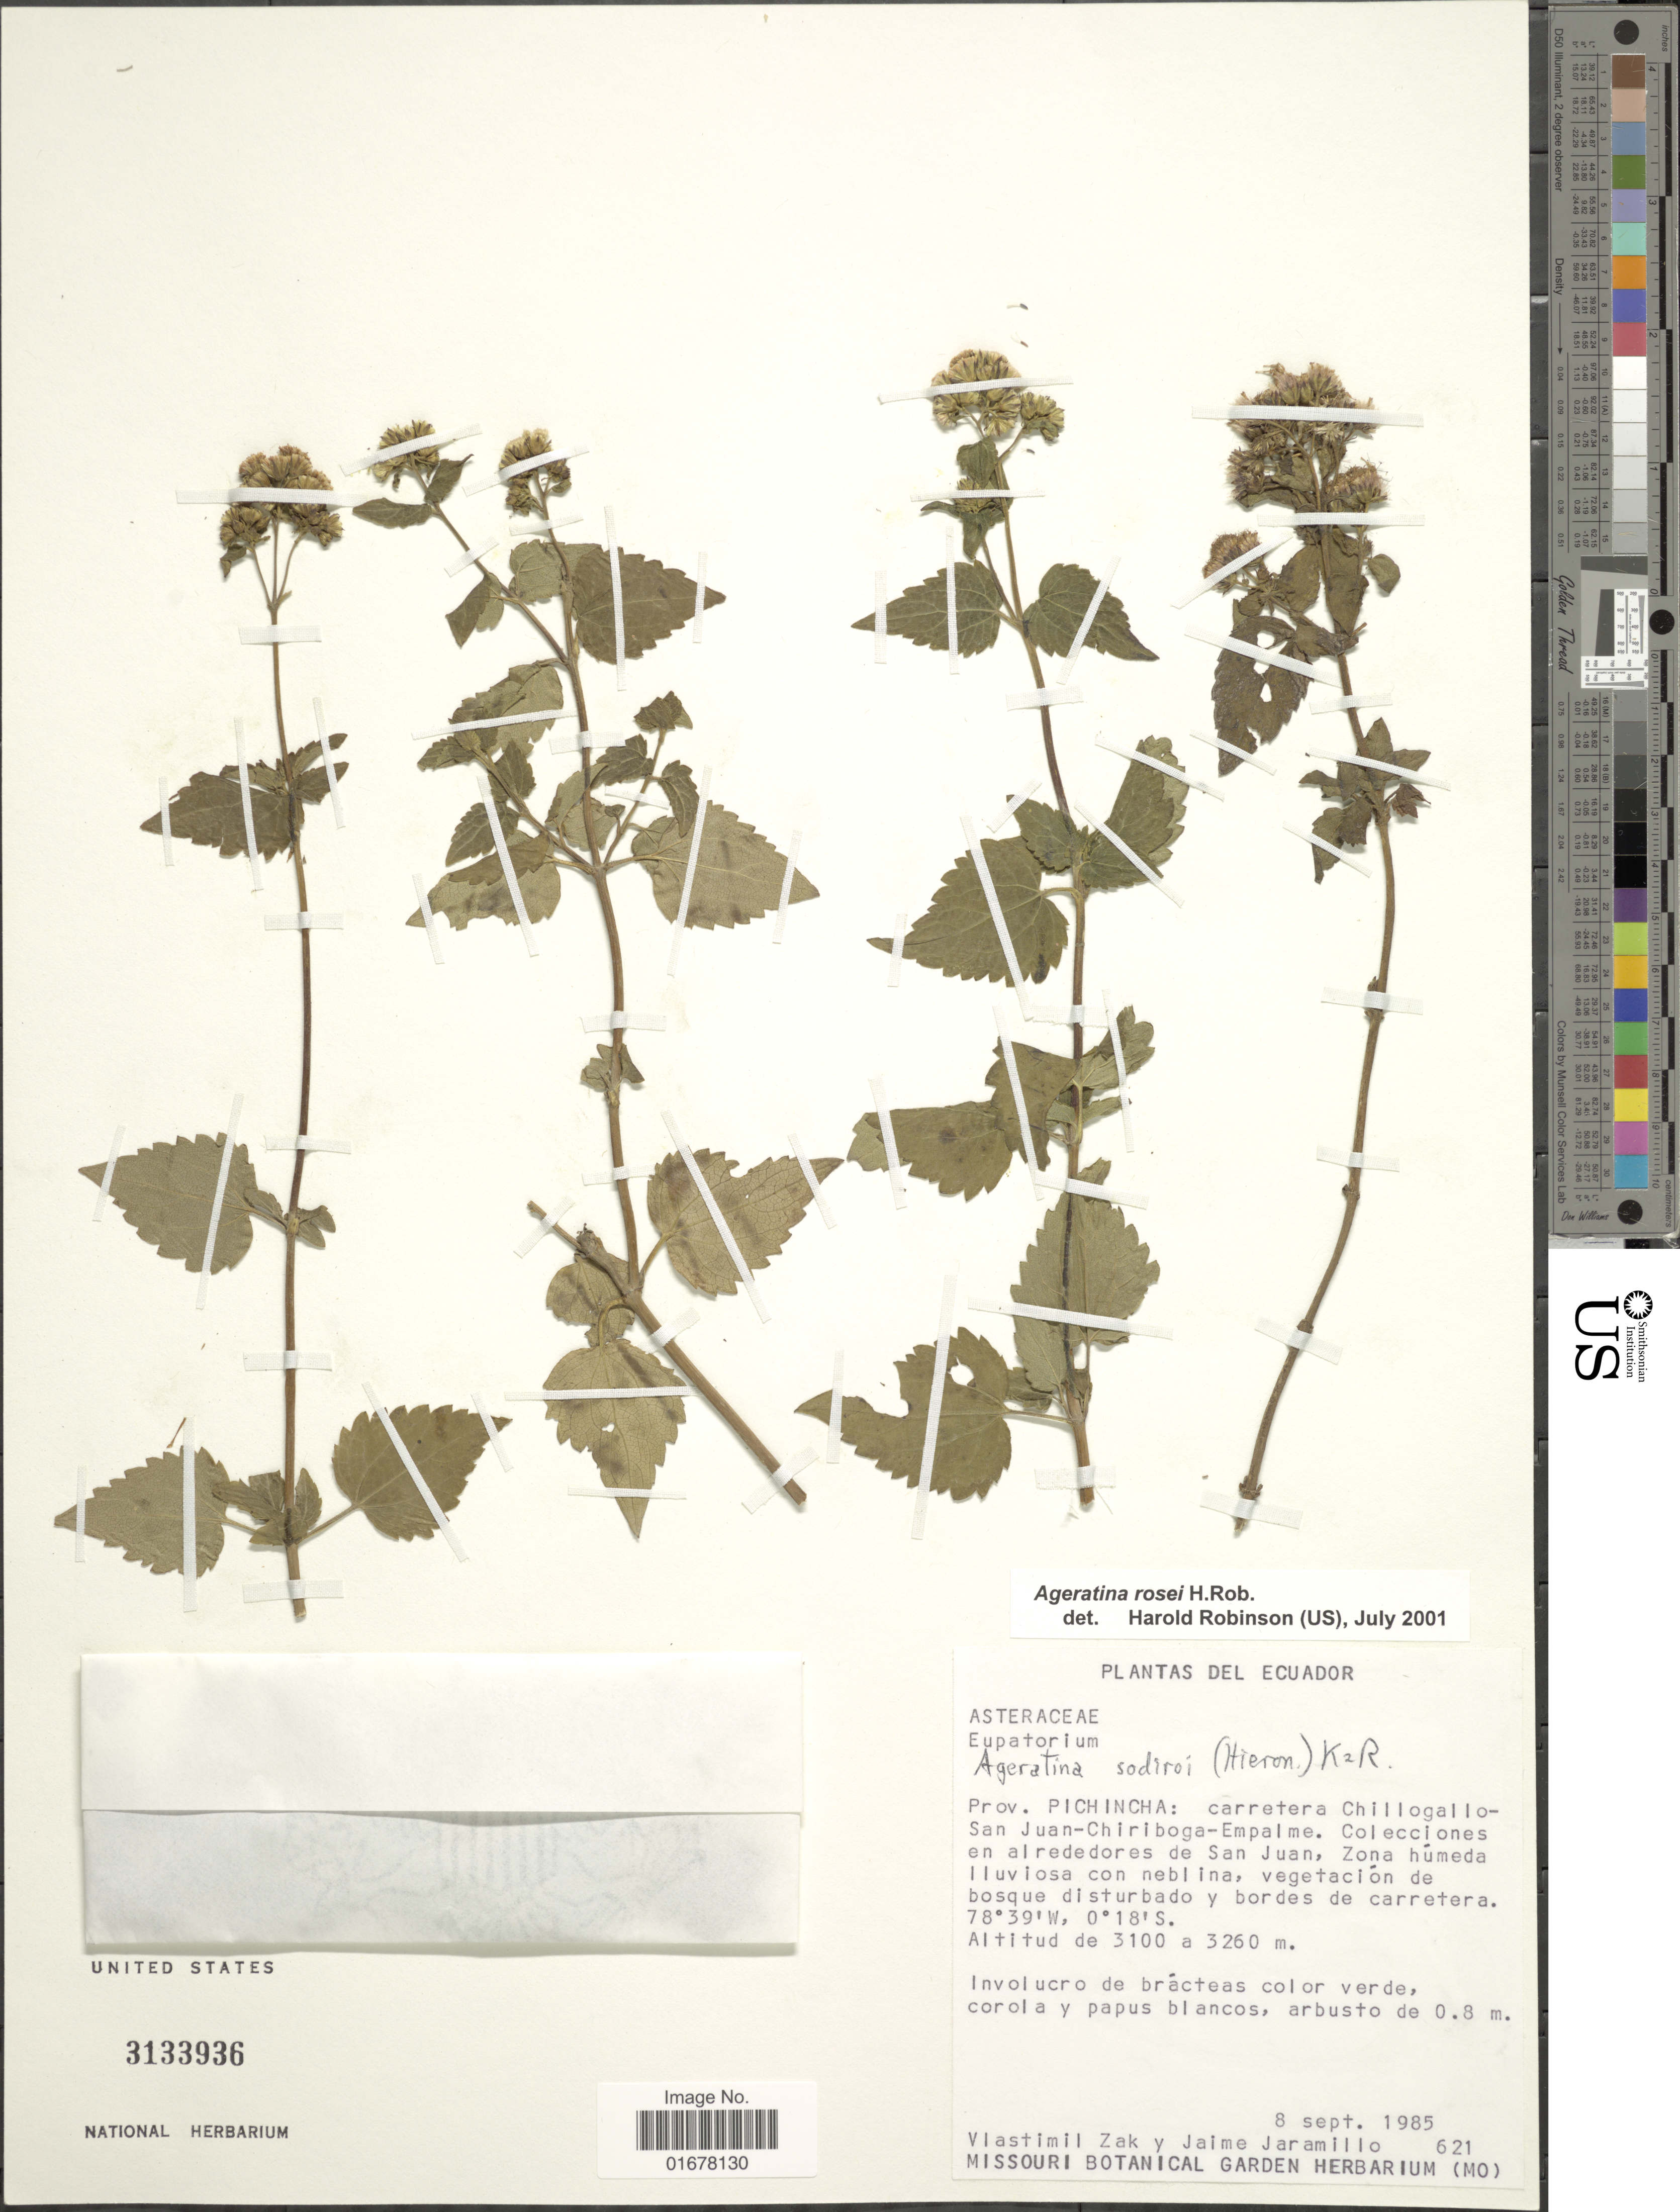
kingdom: Plantae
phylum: Tracheophyta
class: Magnoliopsida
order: Asterales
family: Asteraceae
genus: Ageratina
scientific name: Ageratina rosei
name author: H. Rob.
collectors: V. Zak & J. Jaramillo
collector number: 621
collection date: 1985-09-08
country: Ecuador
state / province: Pichincha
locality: Prov. Pichincha: carretera Chillogallo San Juan-Chiriboga-Empalme, Colecciones en alrededores de San Juan, Zona humeda lluviosa con neblina, vegetacion de bosque disturbed y bordos de carretera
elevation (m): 3100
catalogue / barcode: US 3133936